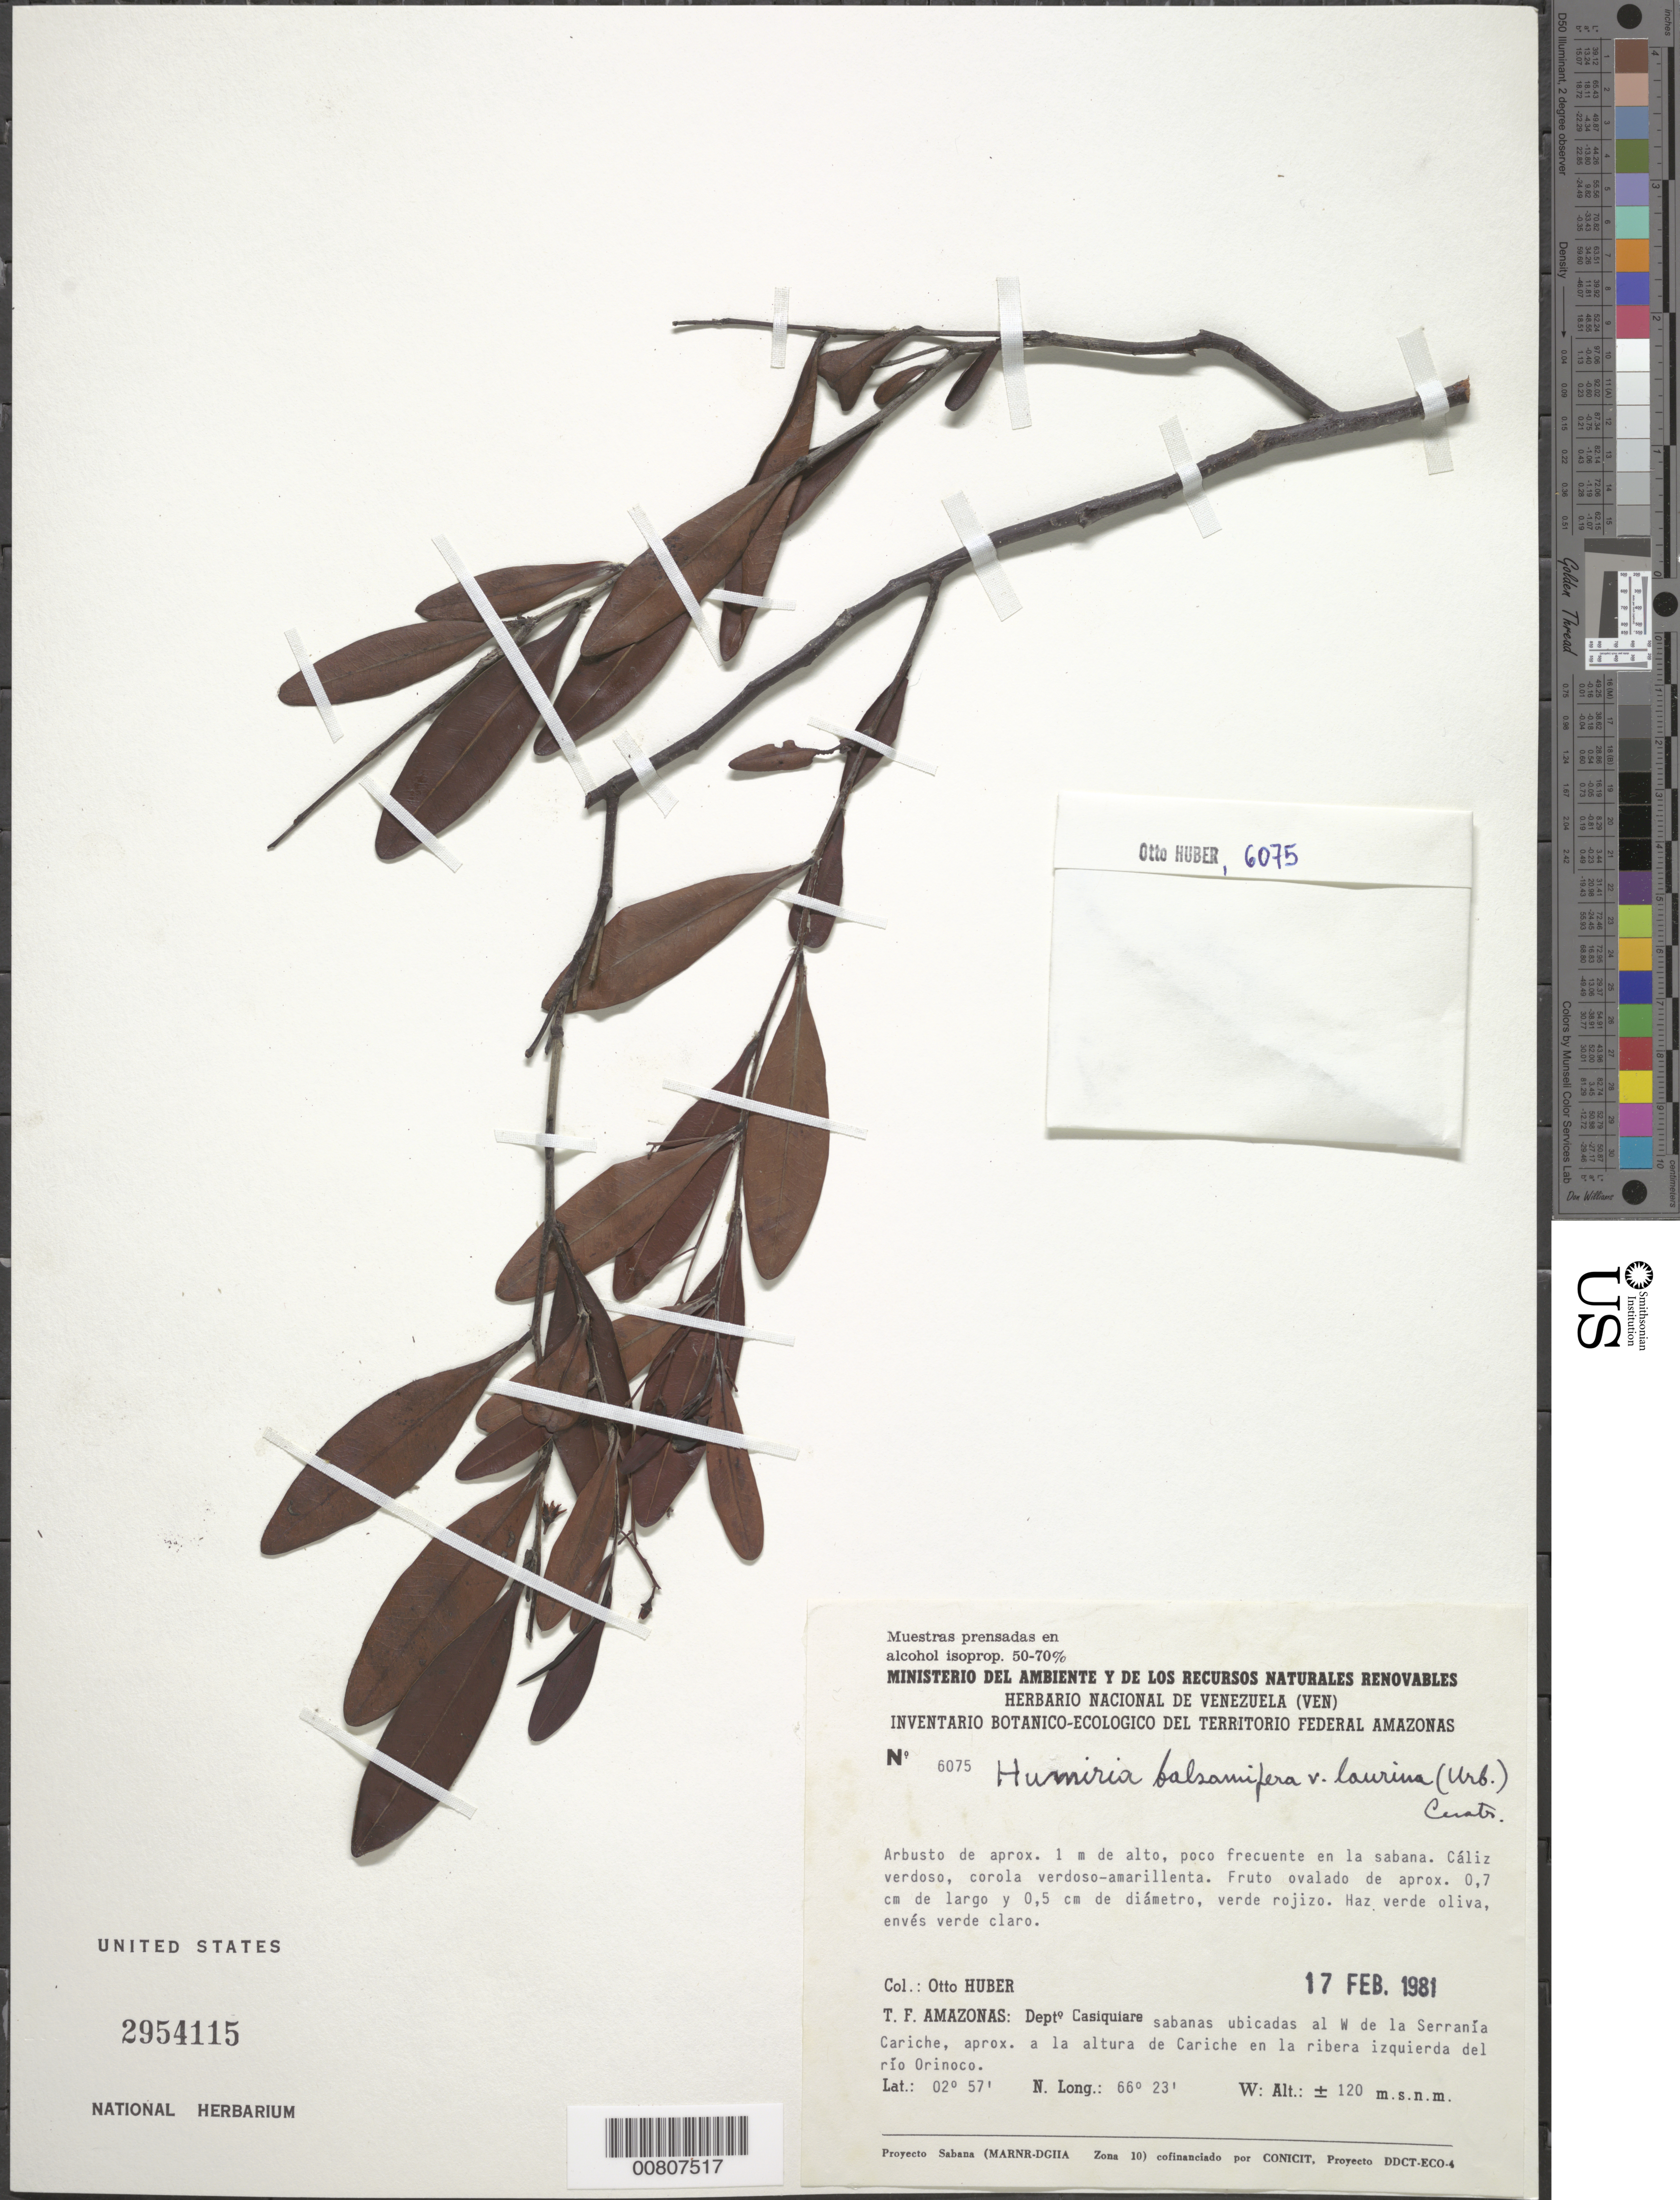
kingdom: Plantae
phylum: Tracheophyta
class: Magnoliopsida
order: Malpighiales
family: Humiriaceae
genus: Humiria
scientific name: Humiria balsamifera var. laurina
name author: Cuatrec.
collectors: O. Huber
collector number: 6075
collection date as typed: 17-Feb-81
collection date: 1981-02-17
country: Venezuela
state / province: Amazonas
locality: Serrania Cariche, al W, aprox a la altura de Cariche en la ribera izquierda del Río Orinoco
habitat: Sabanas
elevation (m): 120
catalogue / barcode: US 2954115